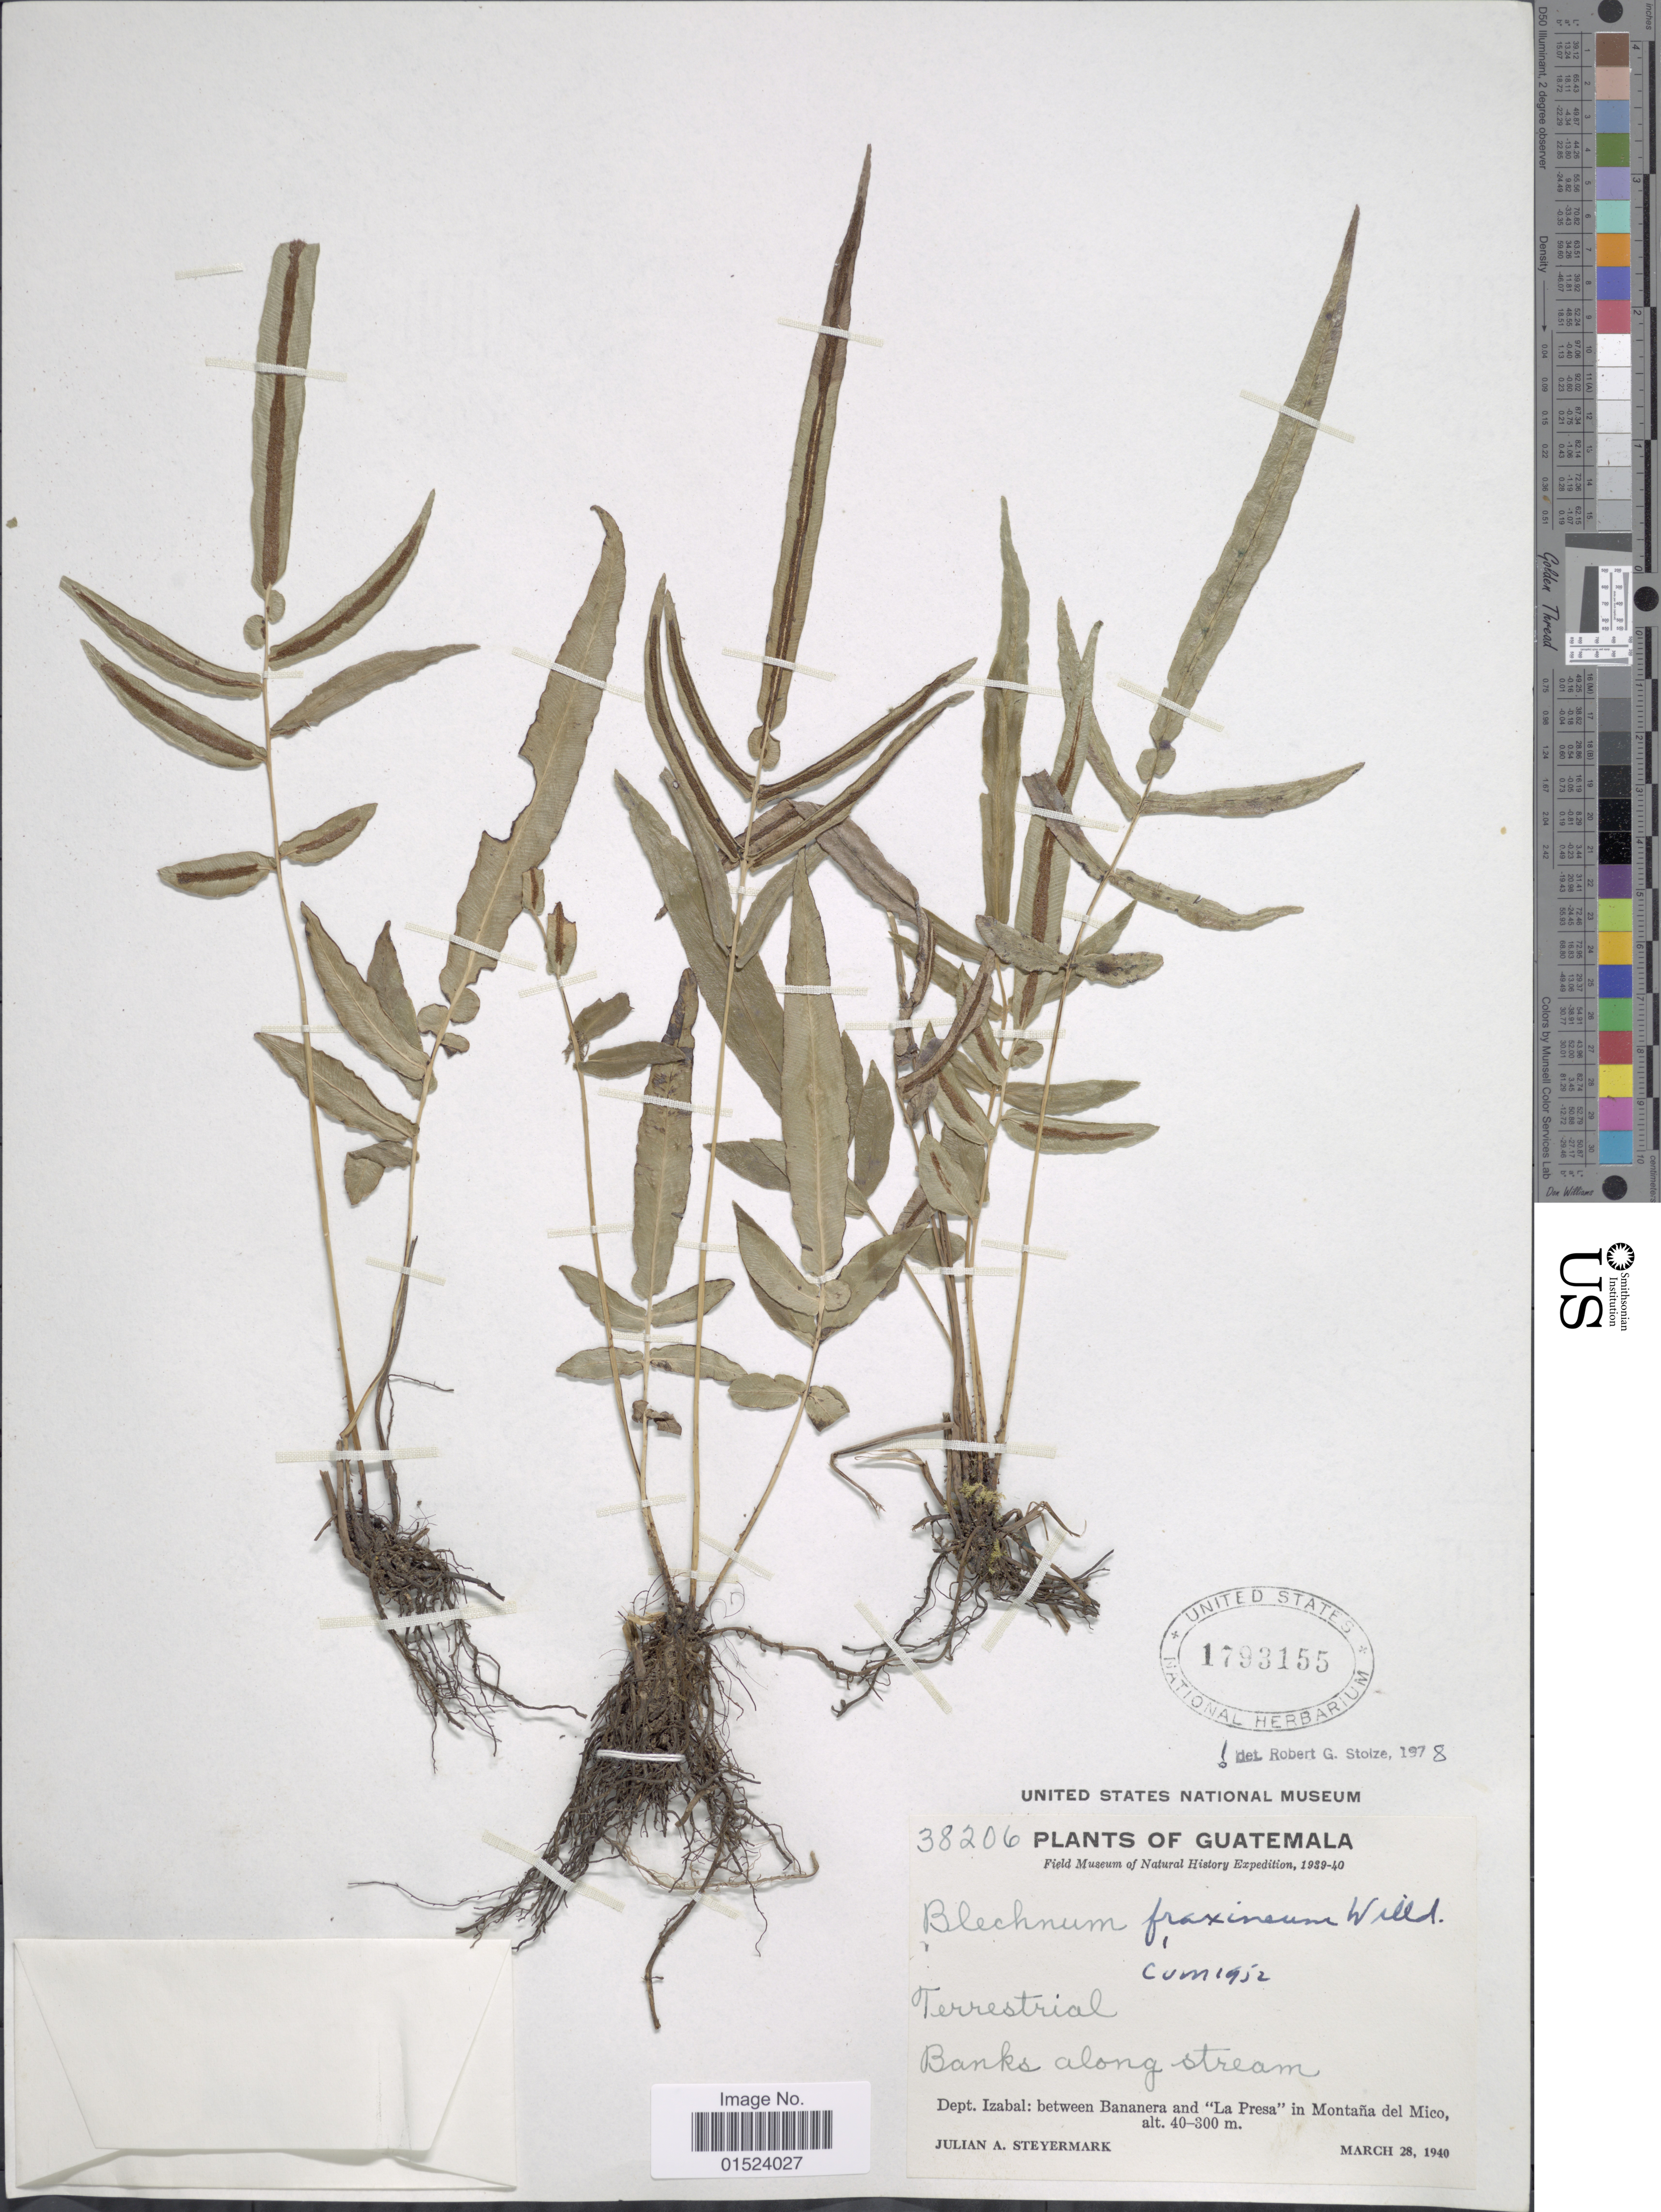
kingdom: Plantae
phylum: Tracheophyta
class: Polypodiopsida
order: Polypodiales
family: Blechnaceae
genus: Blechnum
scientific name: Blechnum gracile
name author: Kaulf.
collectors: J. Steyermark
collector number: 38206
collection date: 1940-03-28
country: Guatemala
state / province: Izabal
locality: Between Bananera and "La Presa" in Montaña del Mico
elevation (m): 40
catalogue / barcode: US 1793155